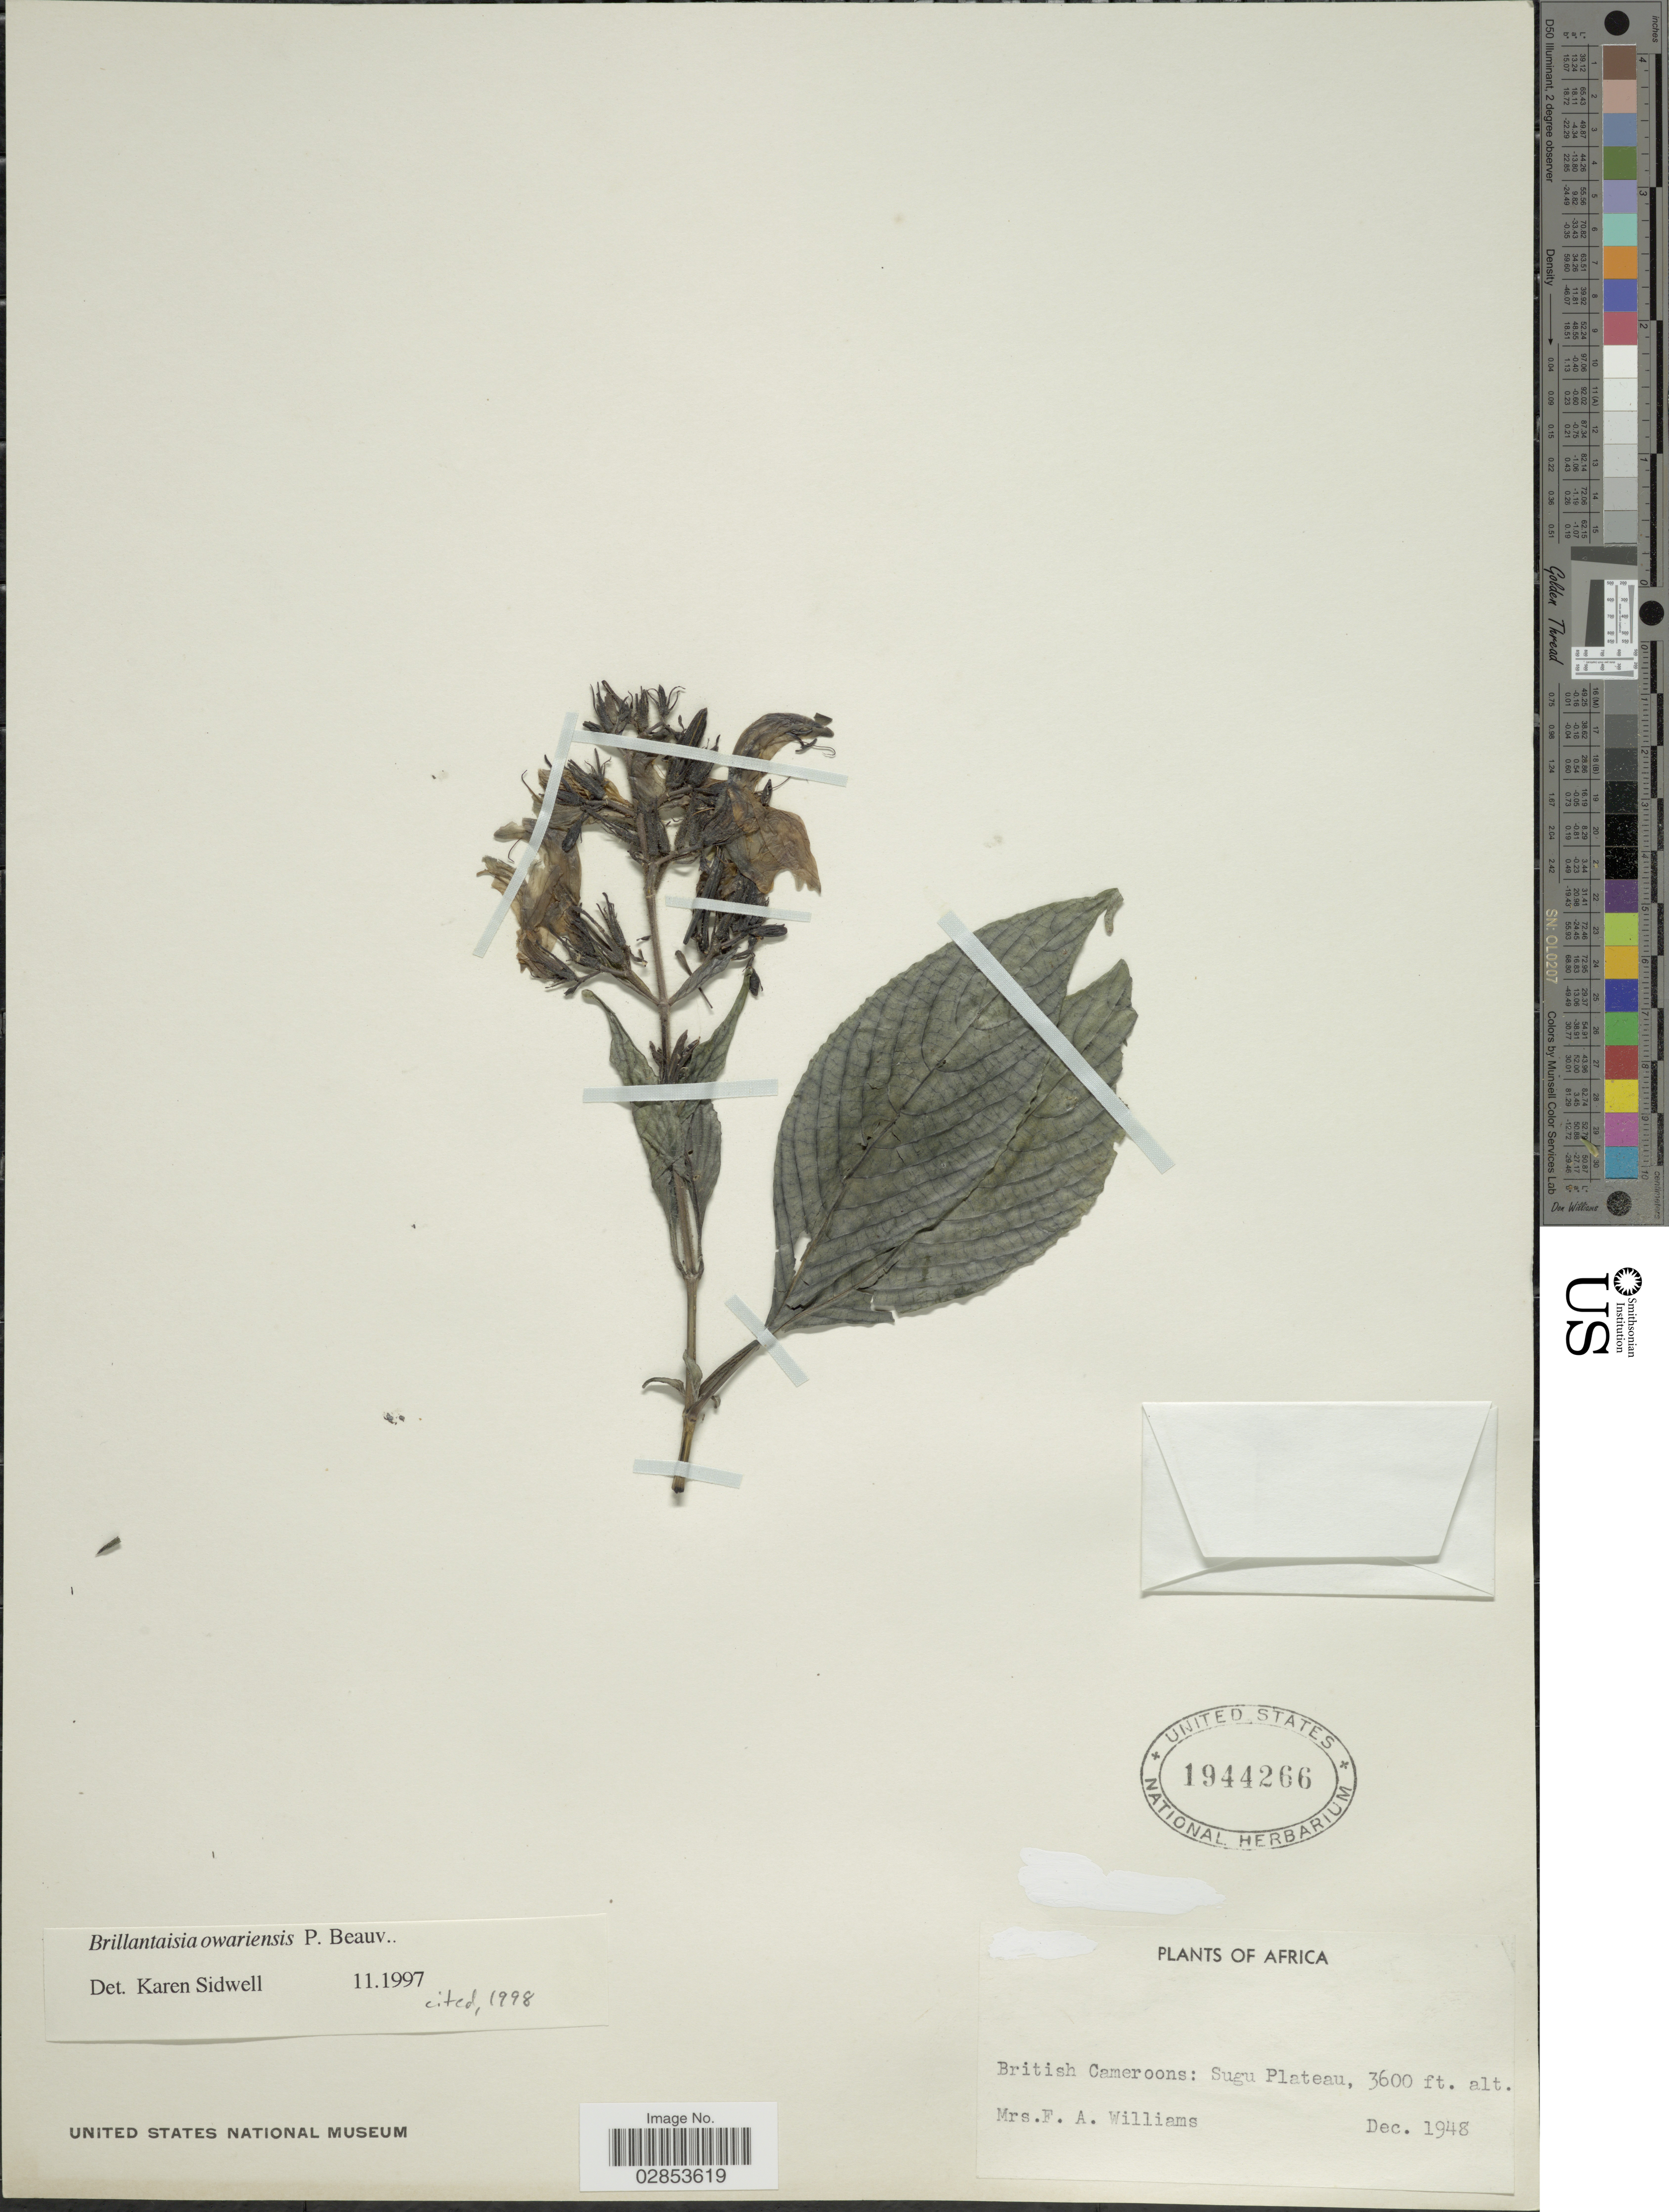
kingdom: Plantae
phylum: Tracheophyta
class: Magnoliopsida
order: Lamiales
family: Acanthaceae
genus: Brillantaisia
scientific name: Brillantaisia owariensis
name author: P. Beauv.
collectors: Mrs. F. A. Williams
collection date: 1948-12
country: Nigeria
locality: Africa. British Cameroons: Sugu Plateau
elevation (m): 1097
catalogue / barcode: US 1944266